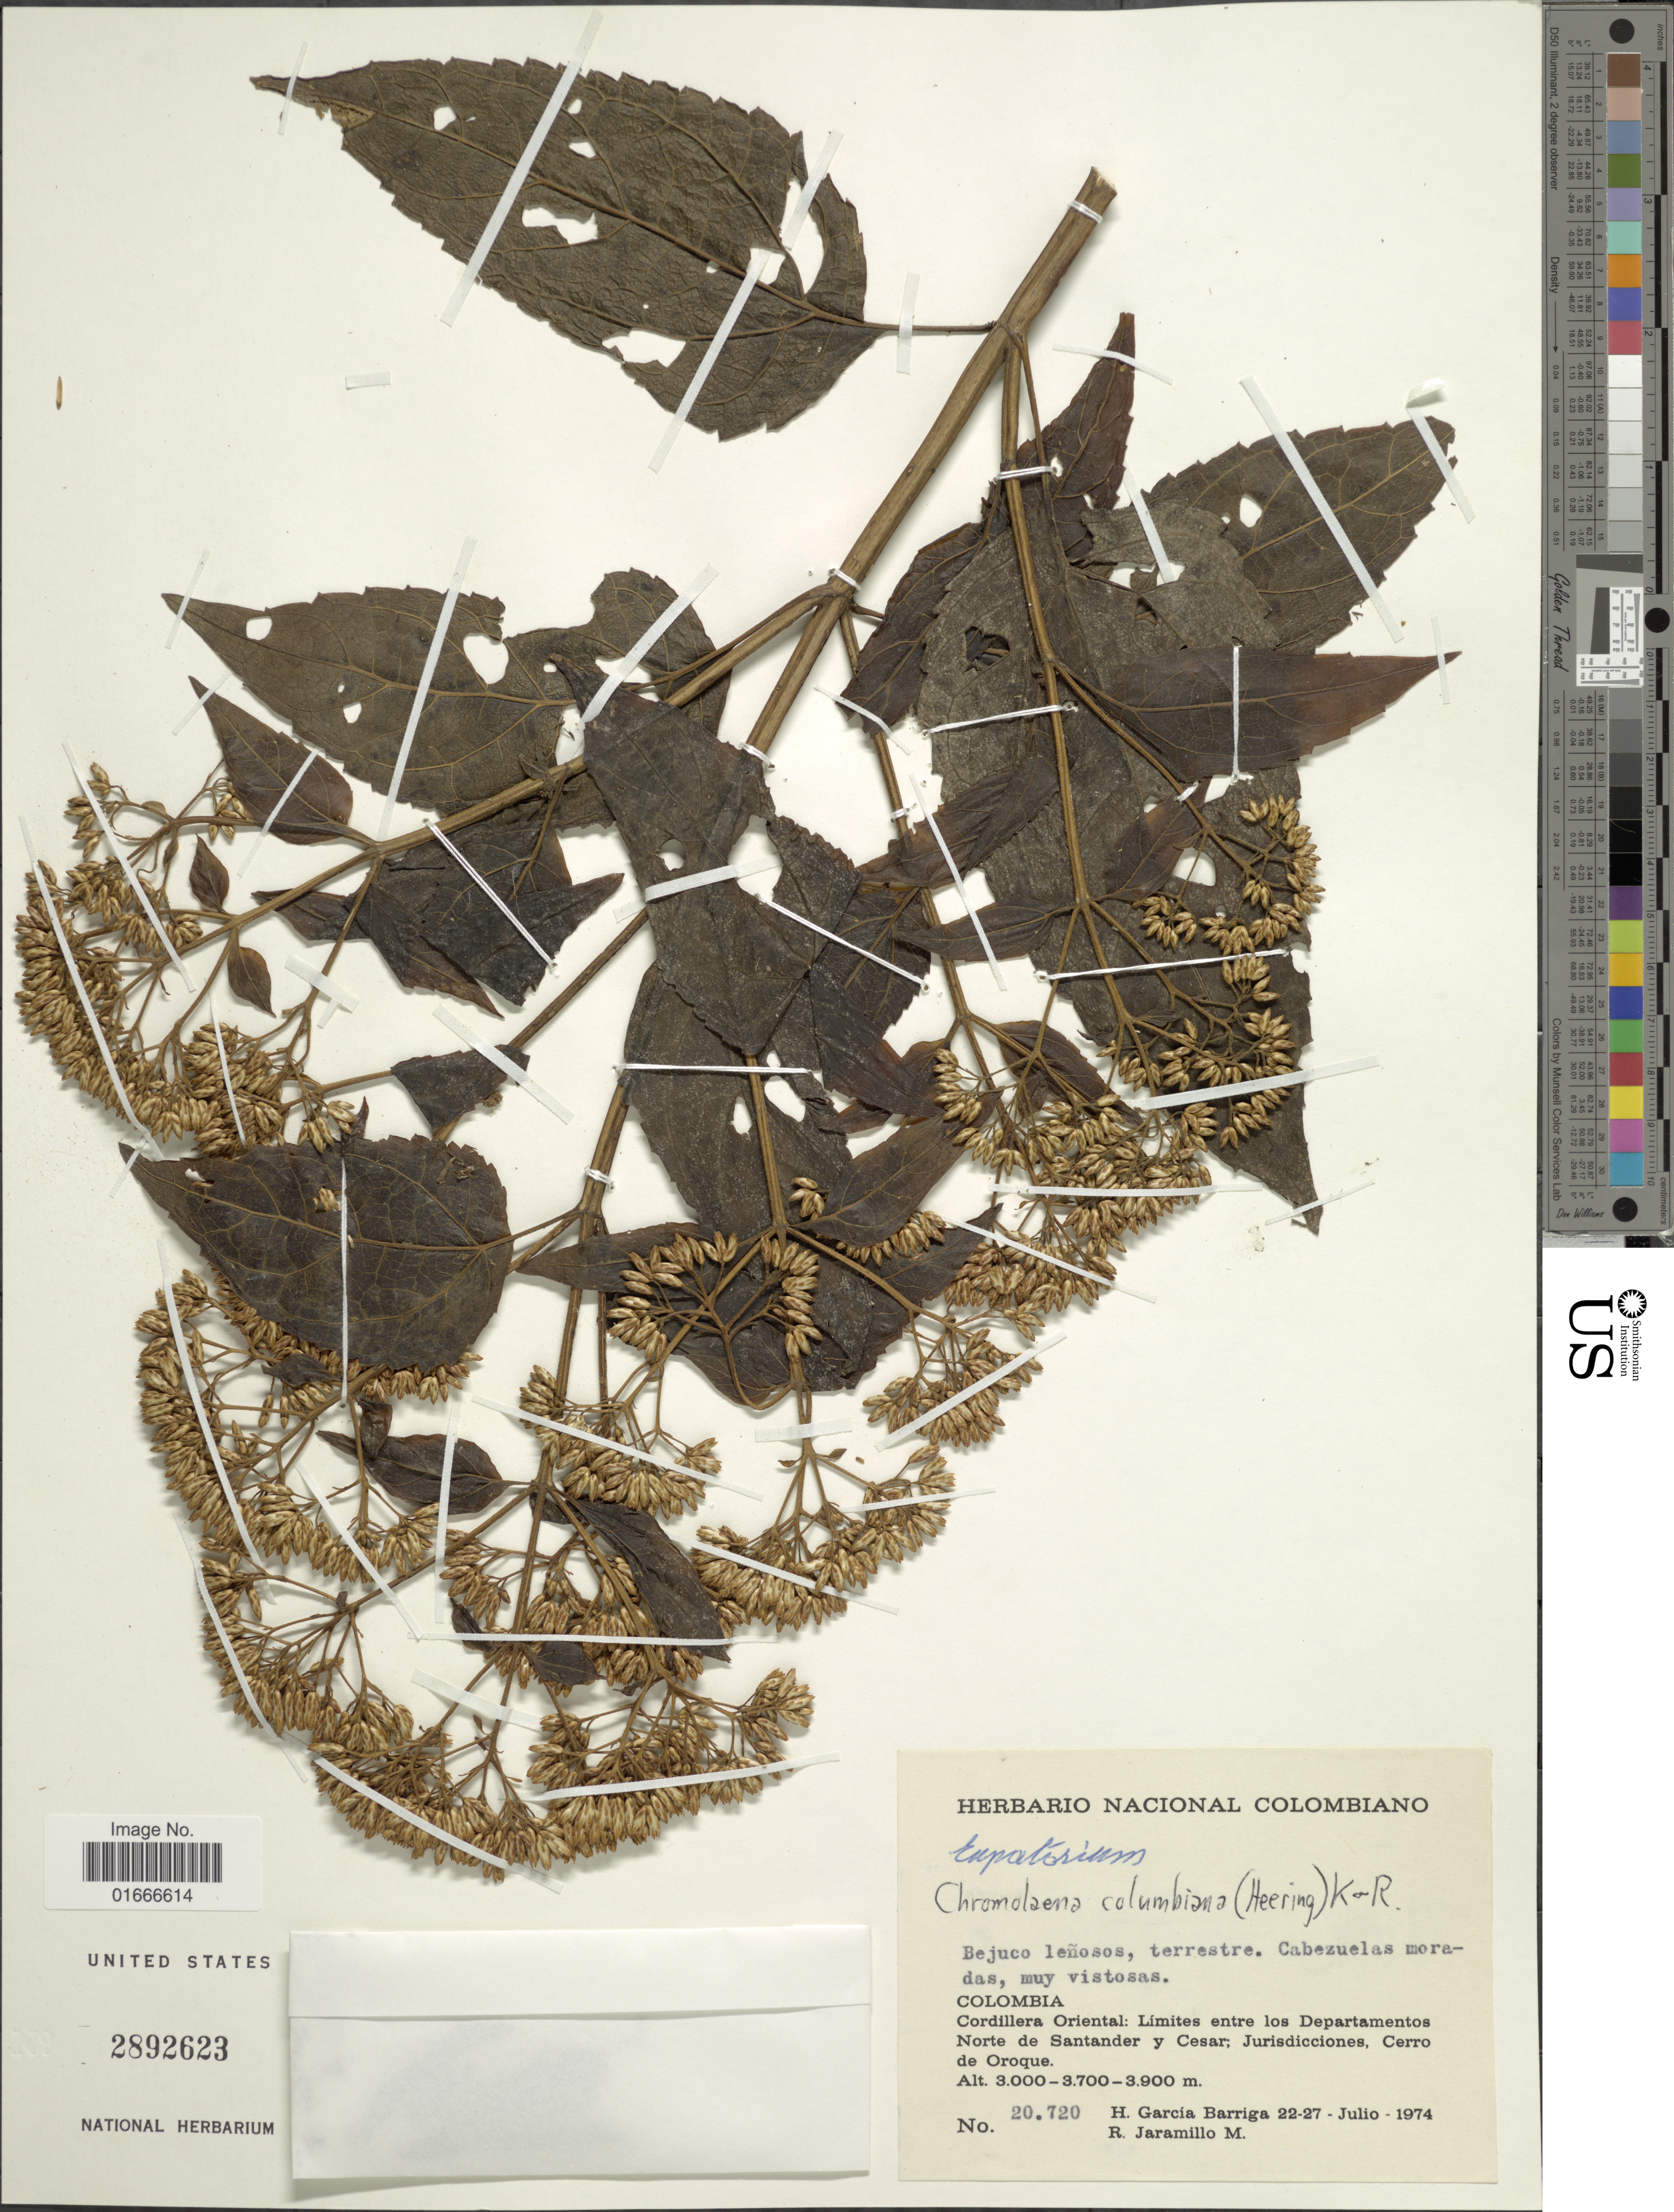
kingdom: Plantae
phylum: Tracheophyta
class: Magnoliopsida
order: Asterales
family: Asteraceae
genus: Chromolaena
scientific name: Chromolaena columbiana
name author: (Heering) R.M. King & H. Rob.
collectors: H. García Barriga & R. Jaramillo M.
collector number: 20720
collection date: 1974-07-22/1974-07-27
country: Colombia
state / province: Norte de Santander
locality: Cordillera Oriental, Limites entre los Departamentos Norte de Santander y Cesar, Jurisdicciones, Cerrode Oroque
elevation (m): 3000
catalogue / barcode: US 2892623